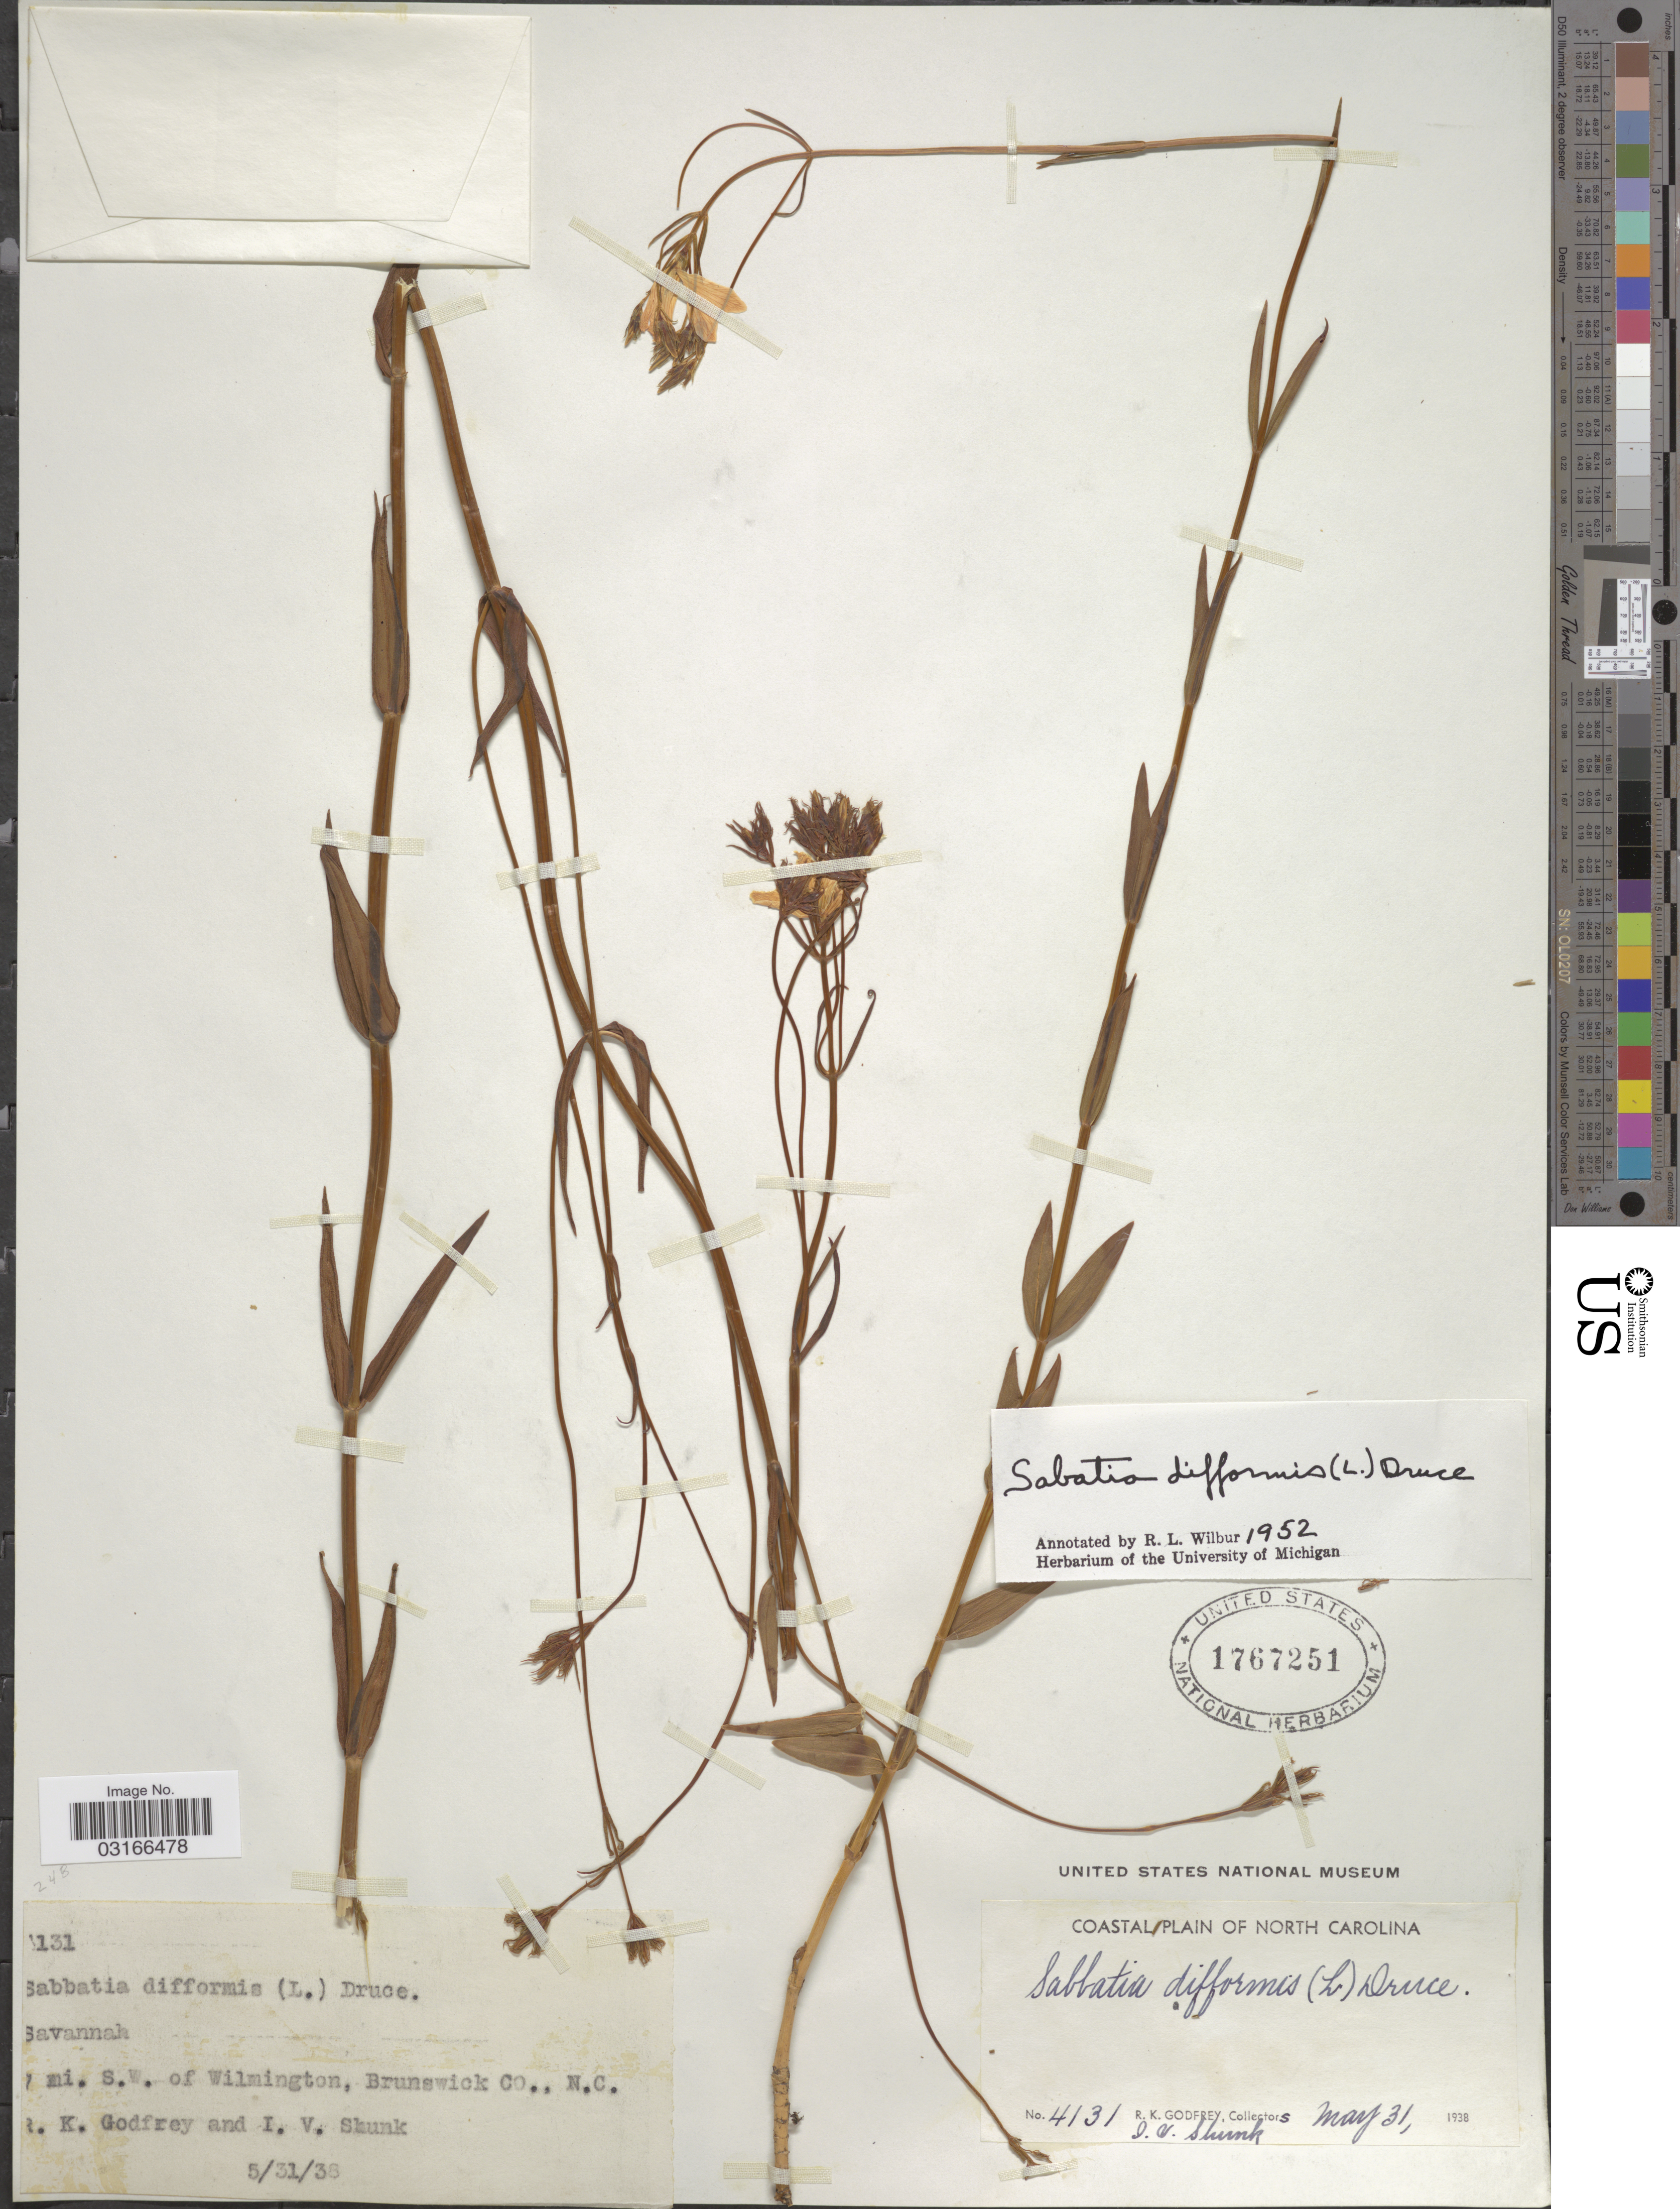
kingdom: Plantae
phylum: Tracheophyta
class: Magnoliopsida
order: Gentianales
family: Gentianaceae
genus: Sabatia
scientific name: Sabatia difformis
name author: (L.) Druce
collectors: R. K. Godfrey & I. Shunk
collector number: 4131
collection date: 1938-05-31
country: United States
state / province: North Carolina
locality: Coastal Plain of North Carolina, Savannah, [illegible text] mi. S.W. of Wilmington, Brunswick Co., N.C.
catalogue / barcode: US 1767251